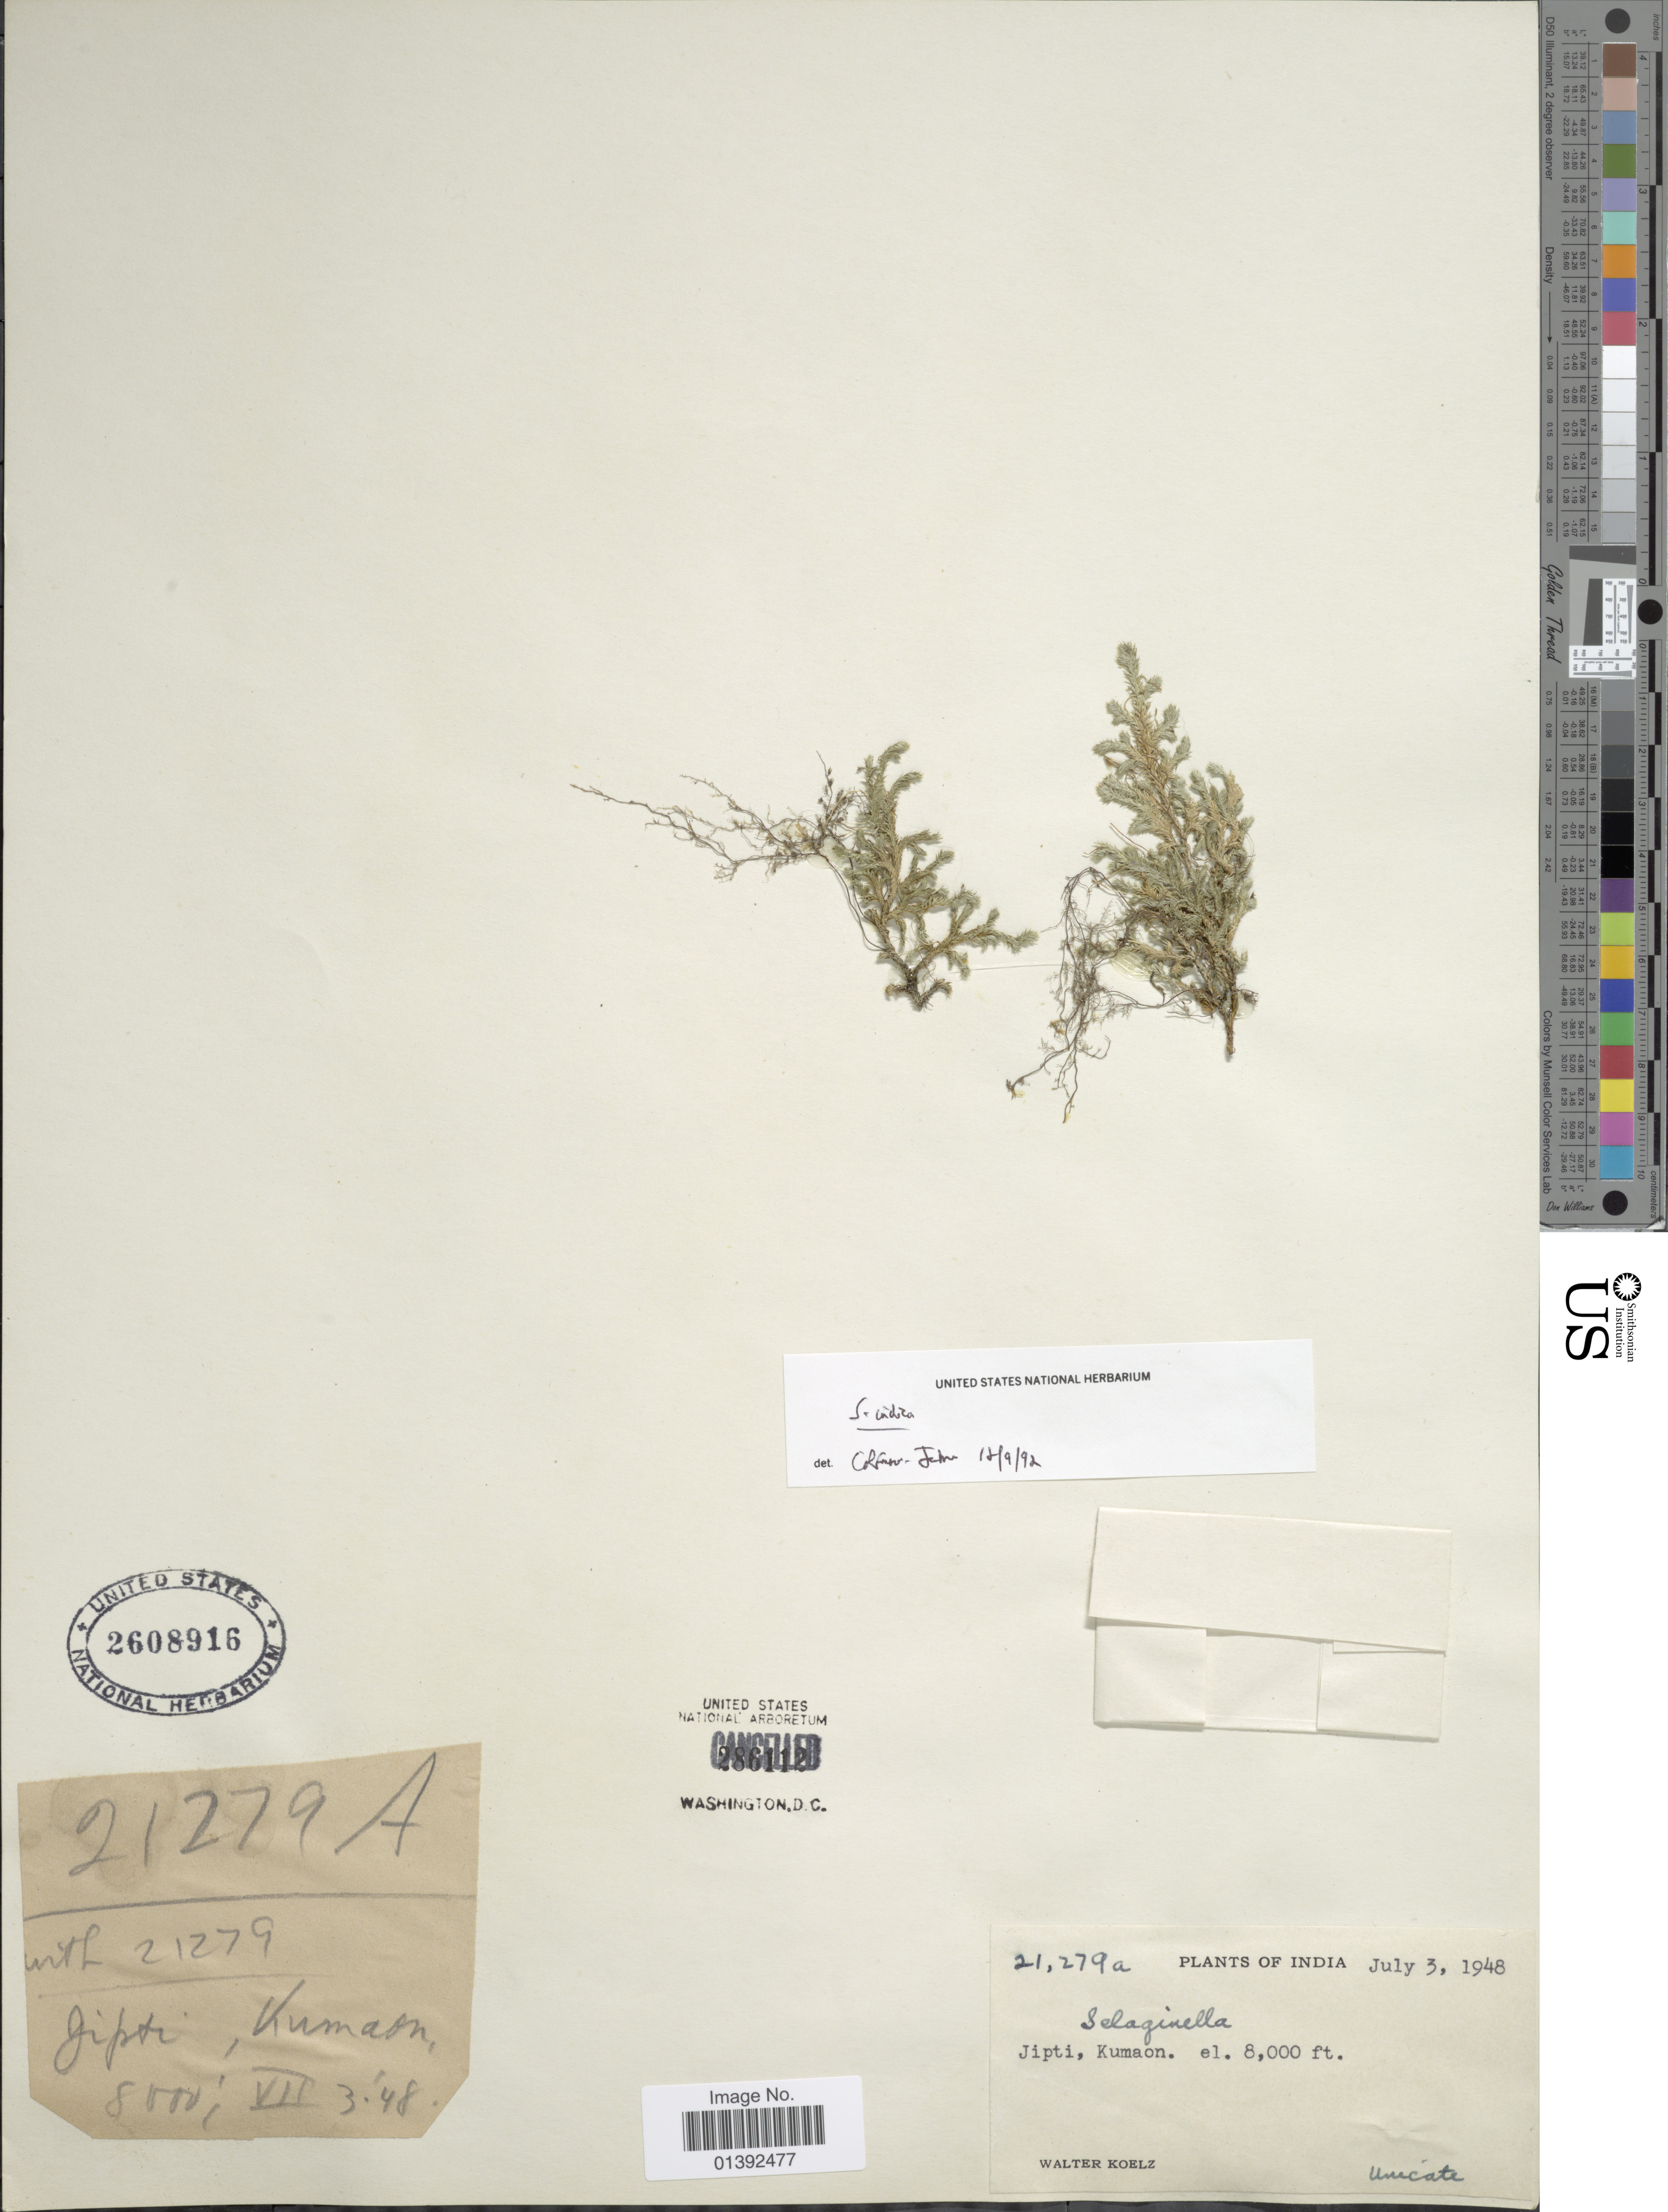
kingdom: Plantae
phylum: Tracheophyta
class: Lycopodiopsida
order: Selaginellales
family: Selaginellaceae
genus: Selaginella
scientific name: Selaginella sp.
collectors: W. N. Koelz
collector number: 21279a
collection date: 1948-07-03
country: India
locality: Jipti, Kumaon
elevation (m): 2438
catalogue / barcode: US 2608916